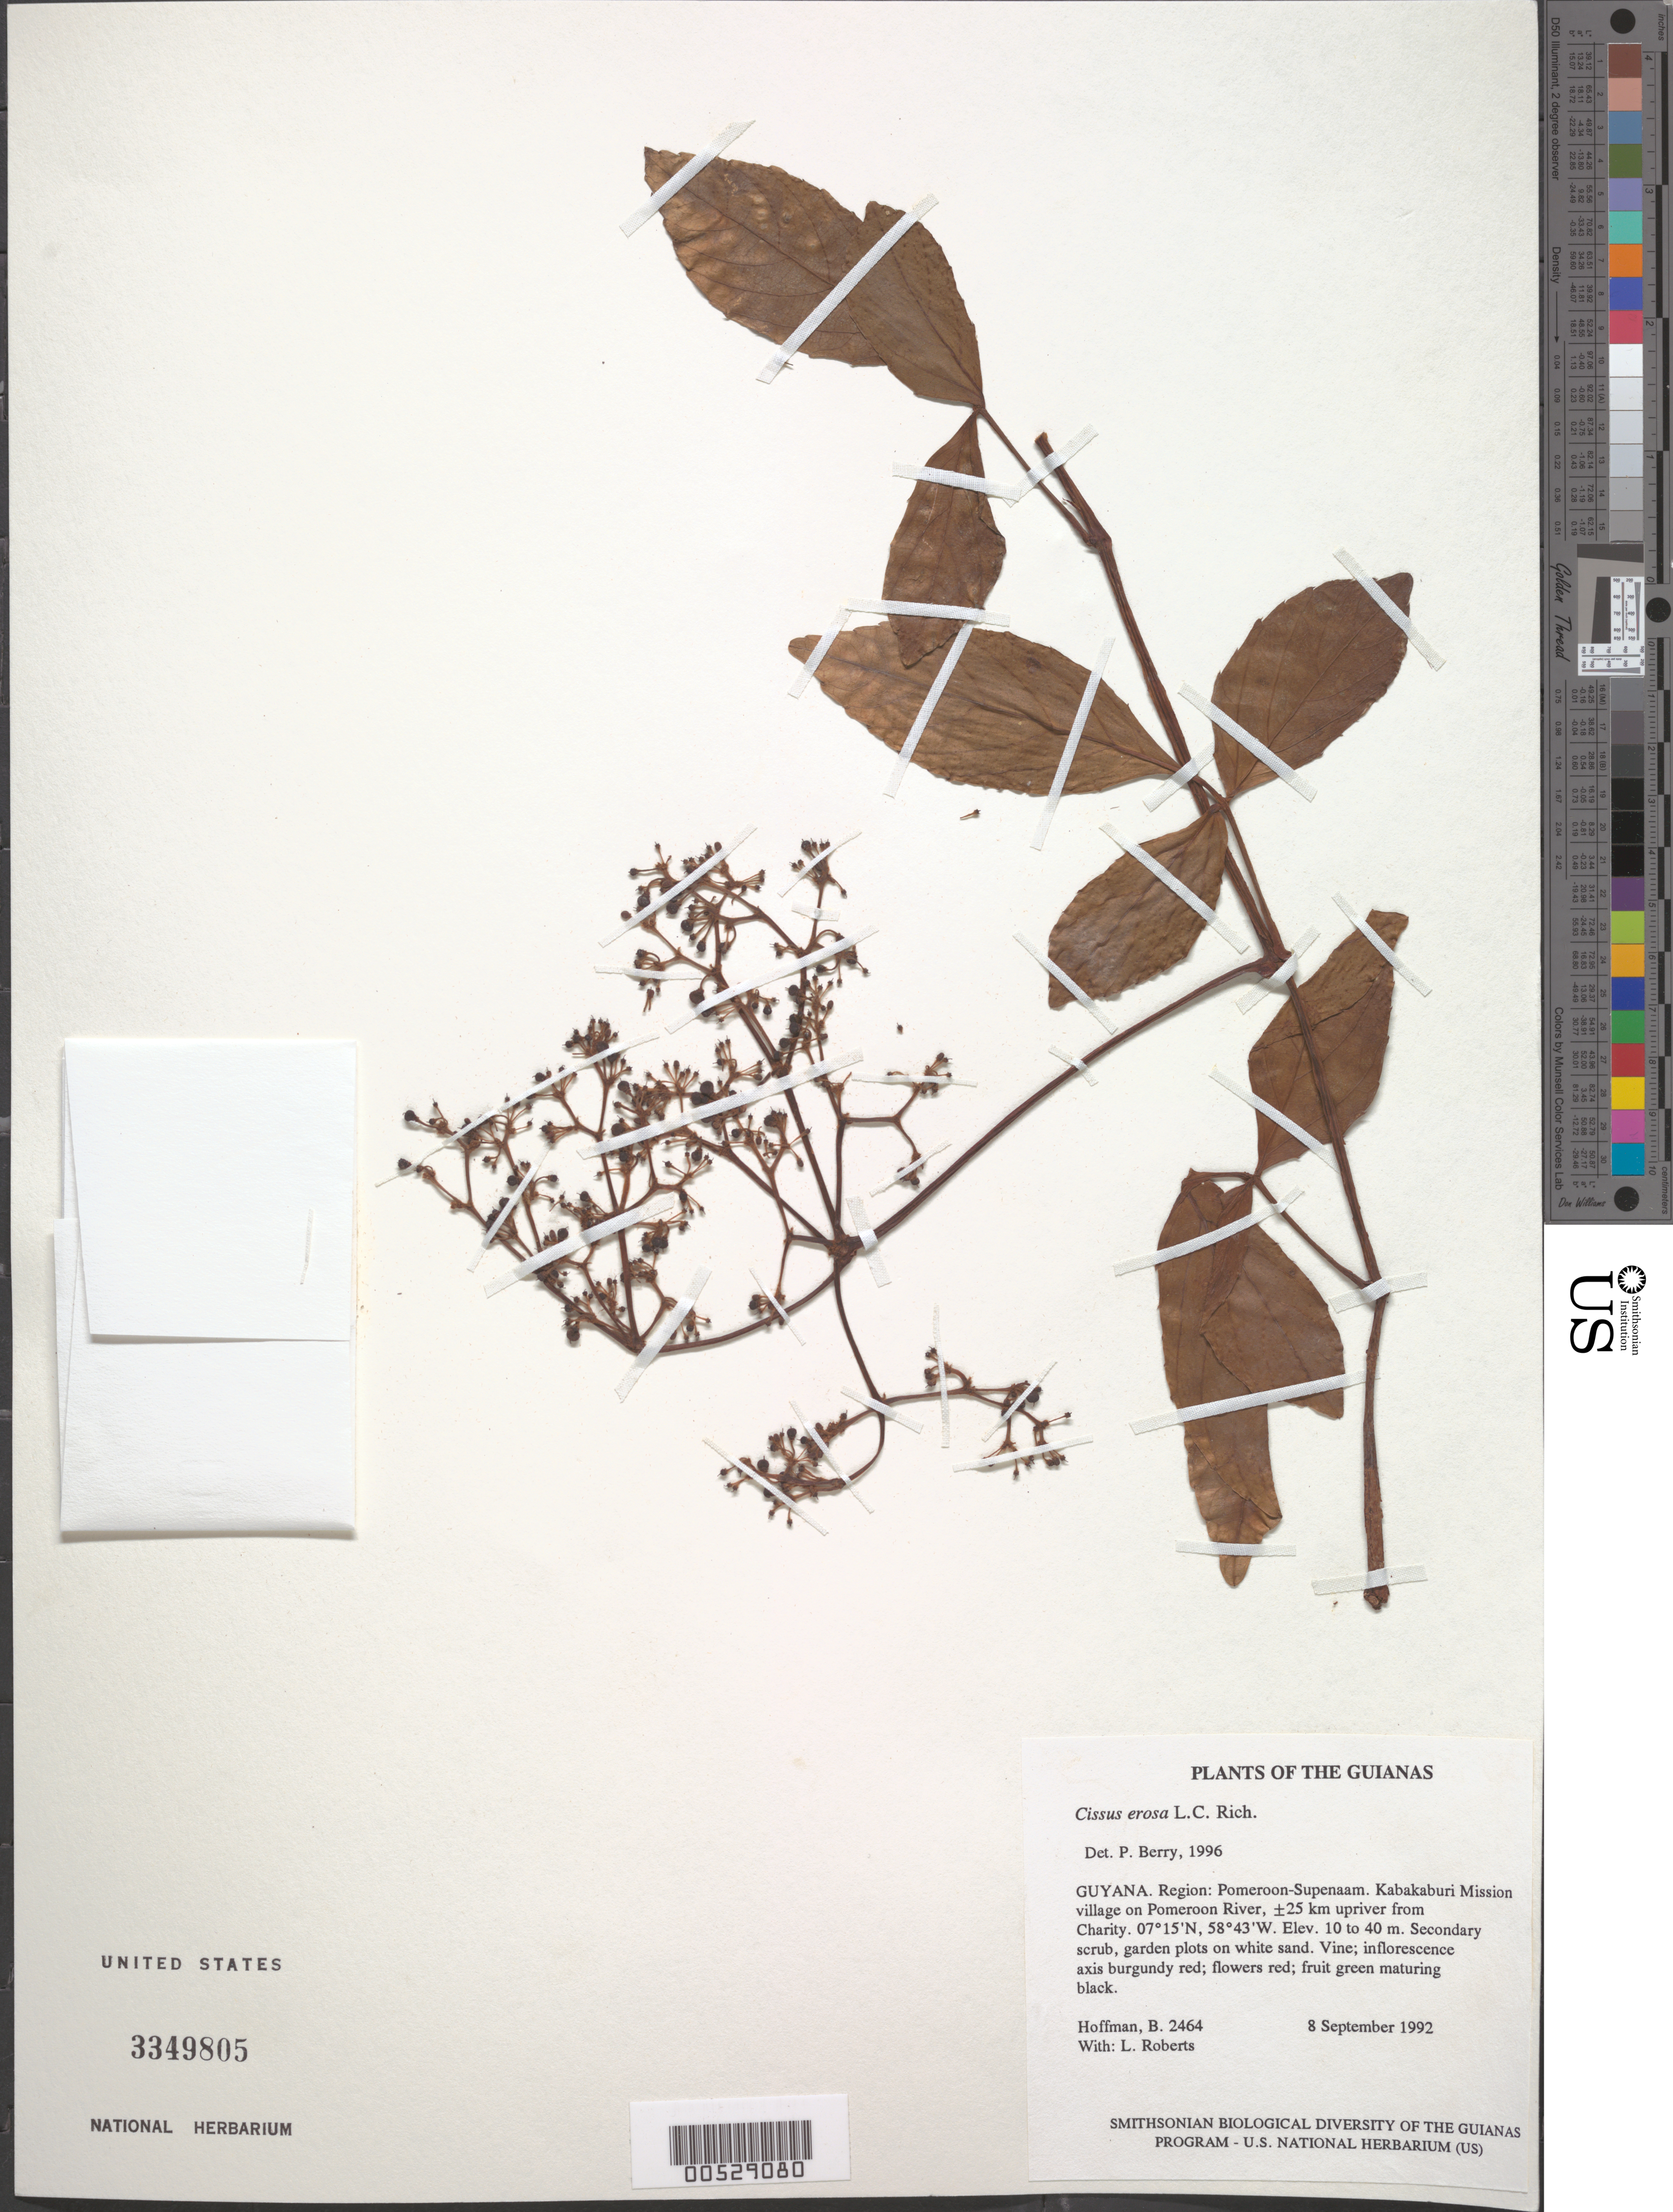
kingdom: Plantae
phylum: Tracheophyta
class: Magnoliopsida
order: Vitales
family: Vitaceae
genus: Cissus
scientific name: Cissus erosa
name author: Rich.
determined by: Berry, P. E., (WIS), University of Wisconsin - Madison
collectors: B. Hoffman & L. Roberts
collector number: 2464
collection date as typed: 8 September 1992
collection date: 1992-09-08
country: Guyana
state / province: Pomeroon-Supenaam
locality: Kabakaburi Mission village on Pomeroon River, ±25 km upriver from Charity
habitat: Secondary scrub, garden plots on white sand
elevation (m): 10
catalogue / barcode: US 3349805